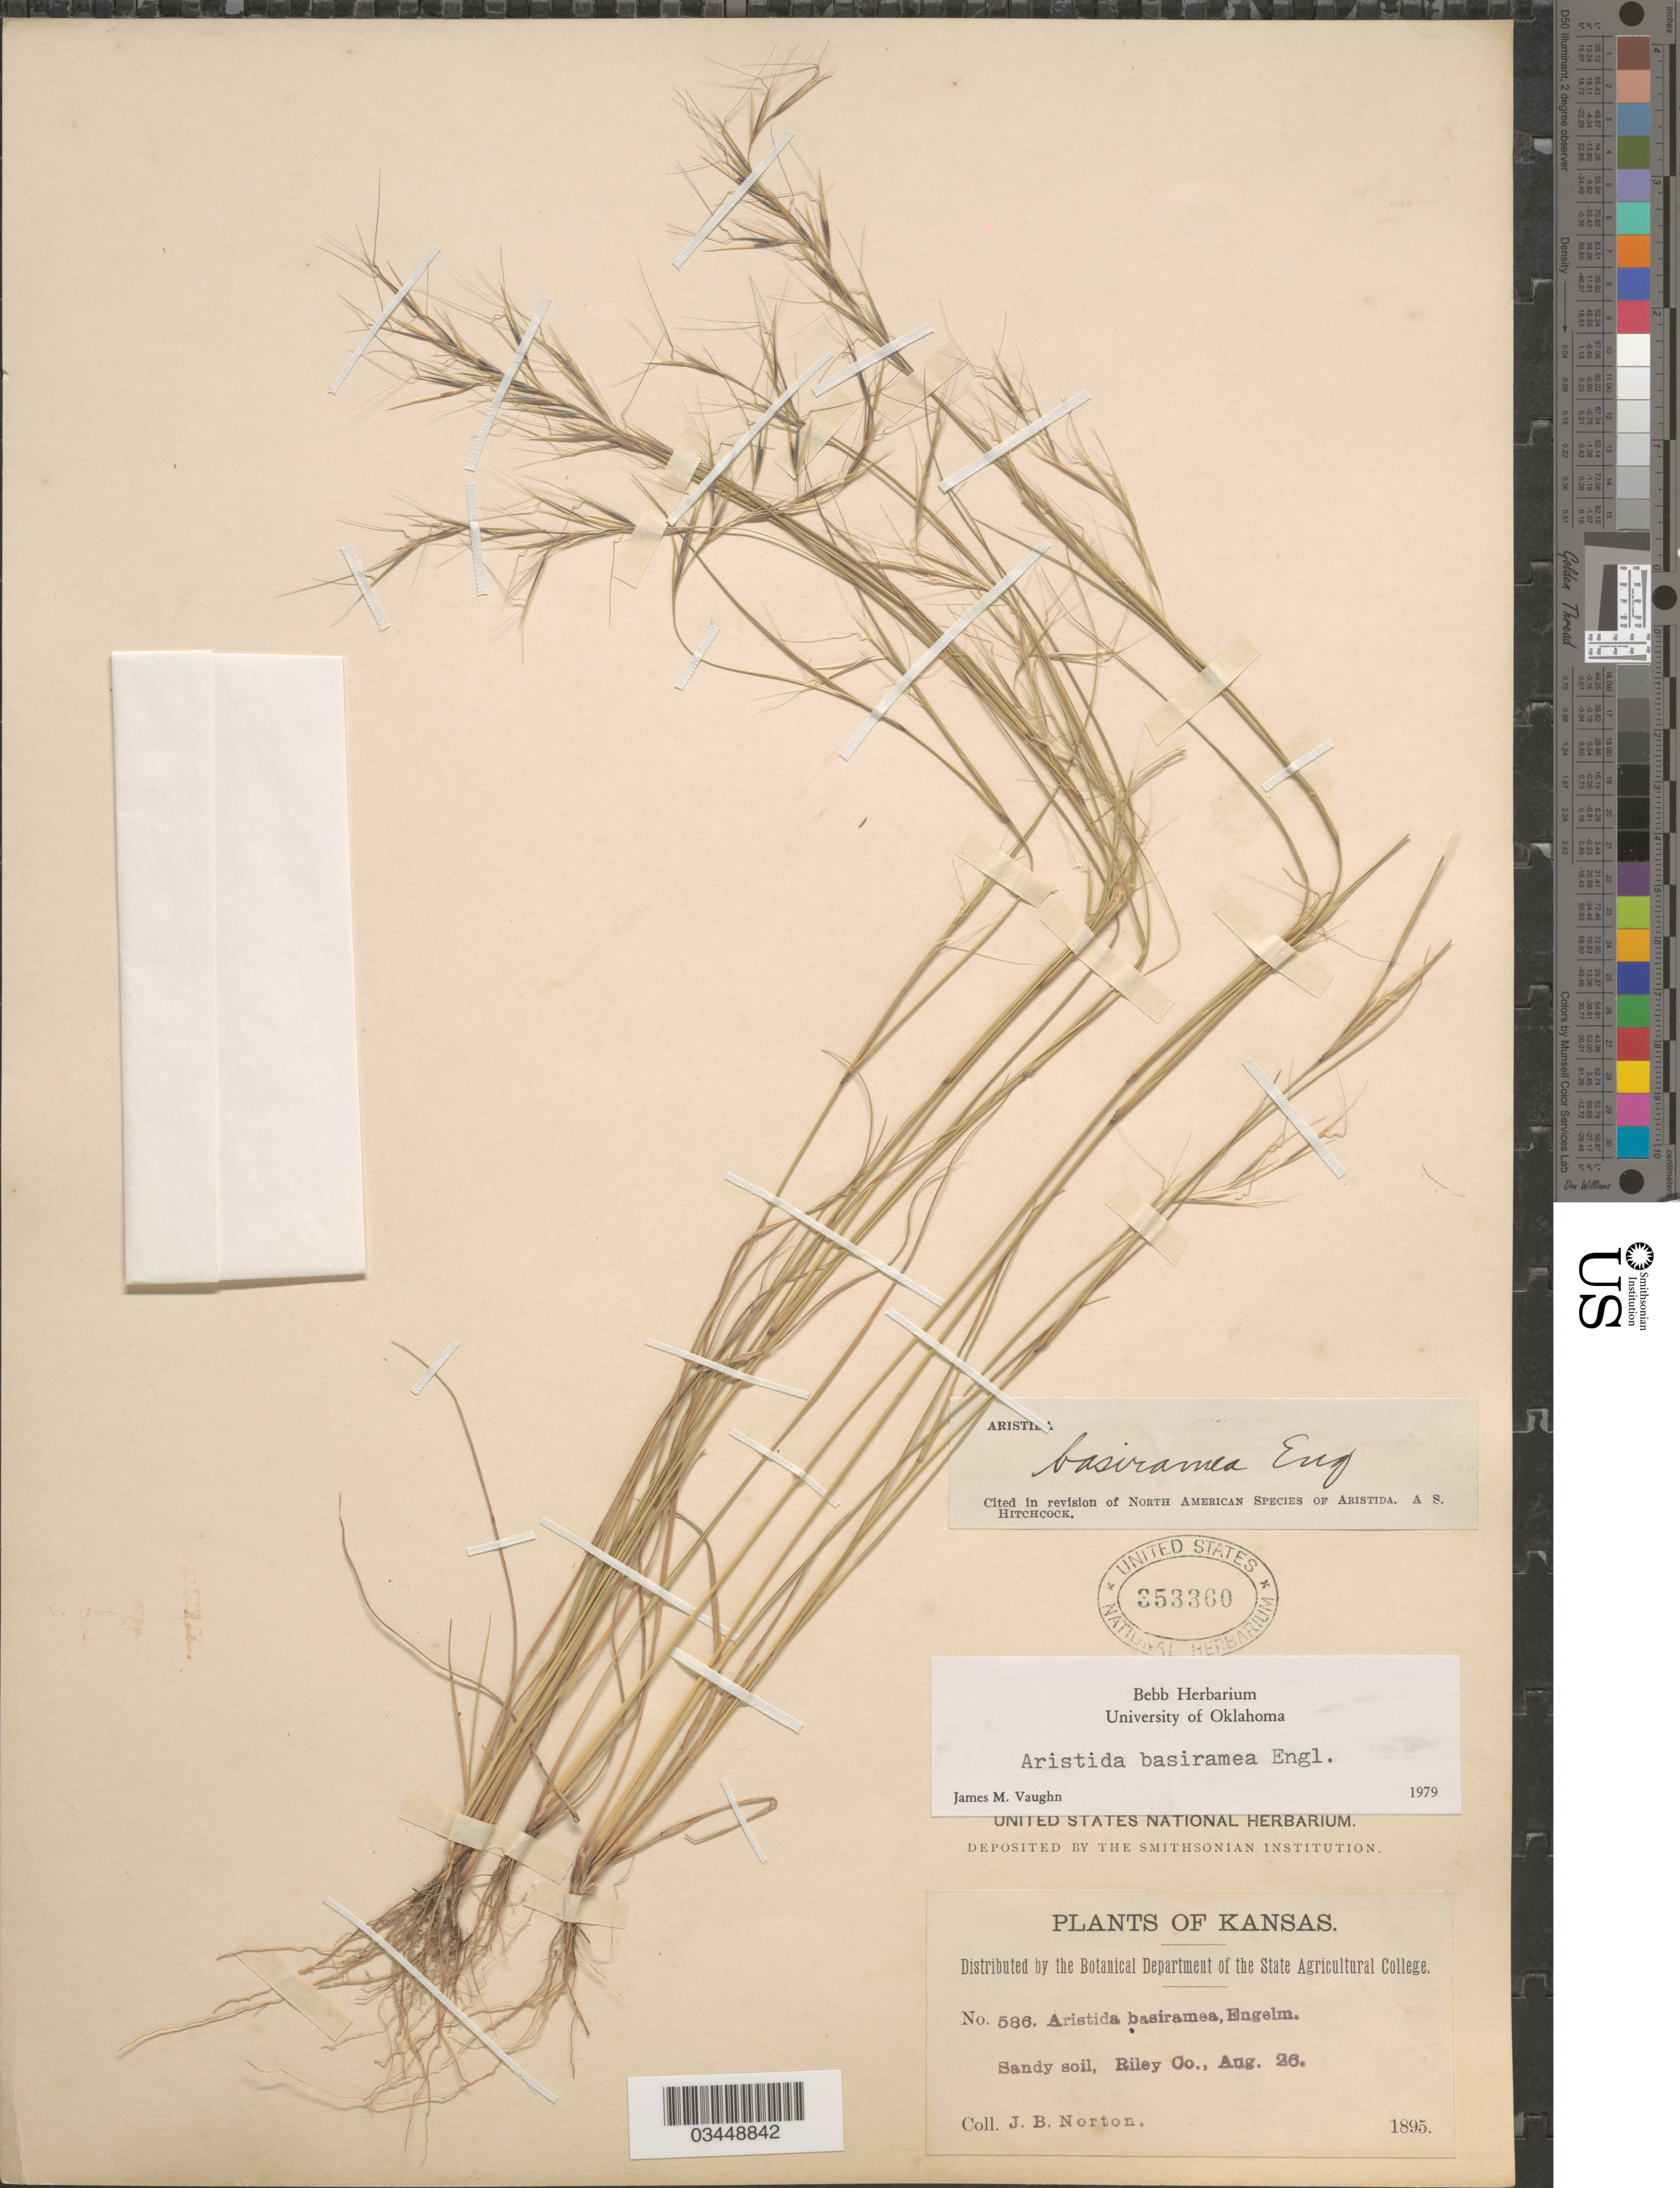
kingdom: Plantae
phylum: Tracheophyta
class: Liliopsida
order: Poales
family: Poaceae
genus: Aristida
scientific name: Aristida basiramea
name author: Engelm. ex Vasey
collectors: J. B. Norton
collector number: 586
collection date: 1895-08-26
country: United States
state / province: Kansas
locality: Sandy soil, Riley Co.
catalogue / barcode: US 353360